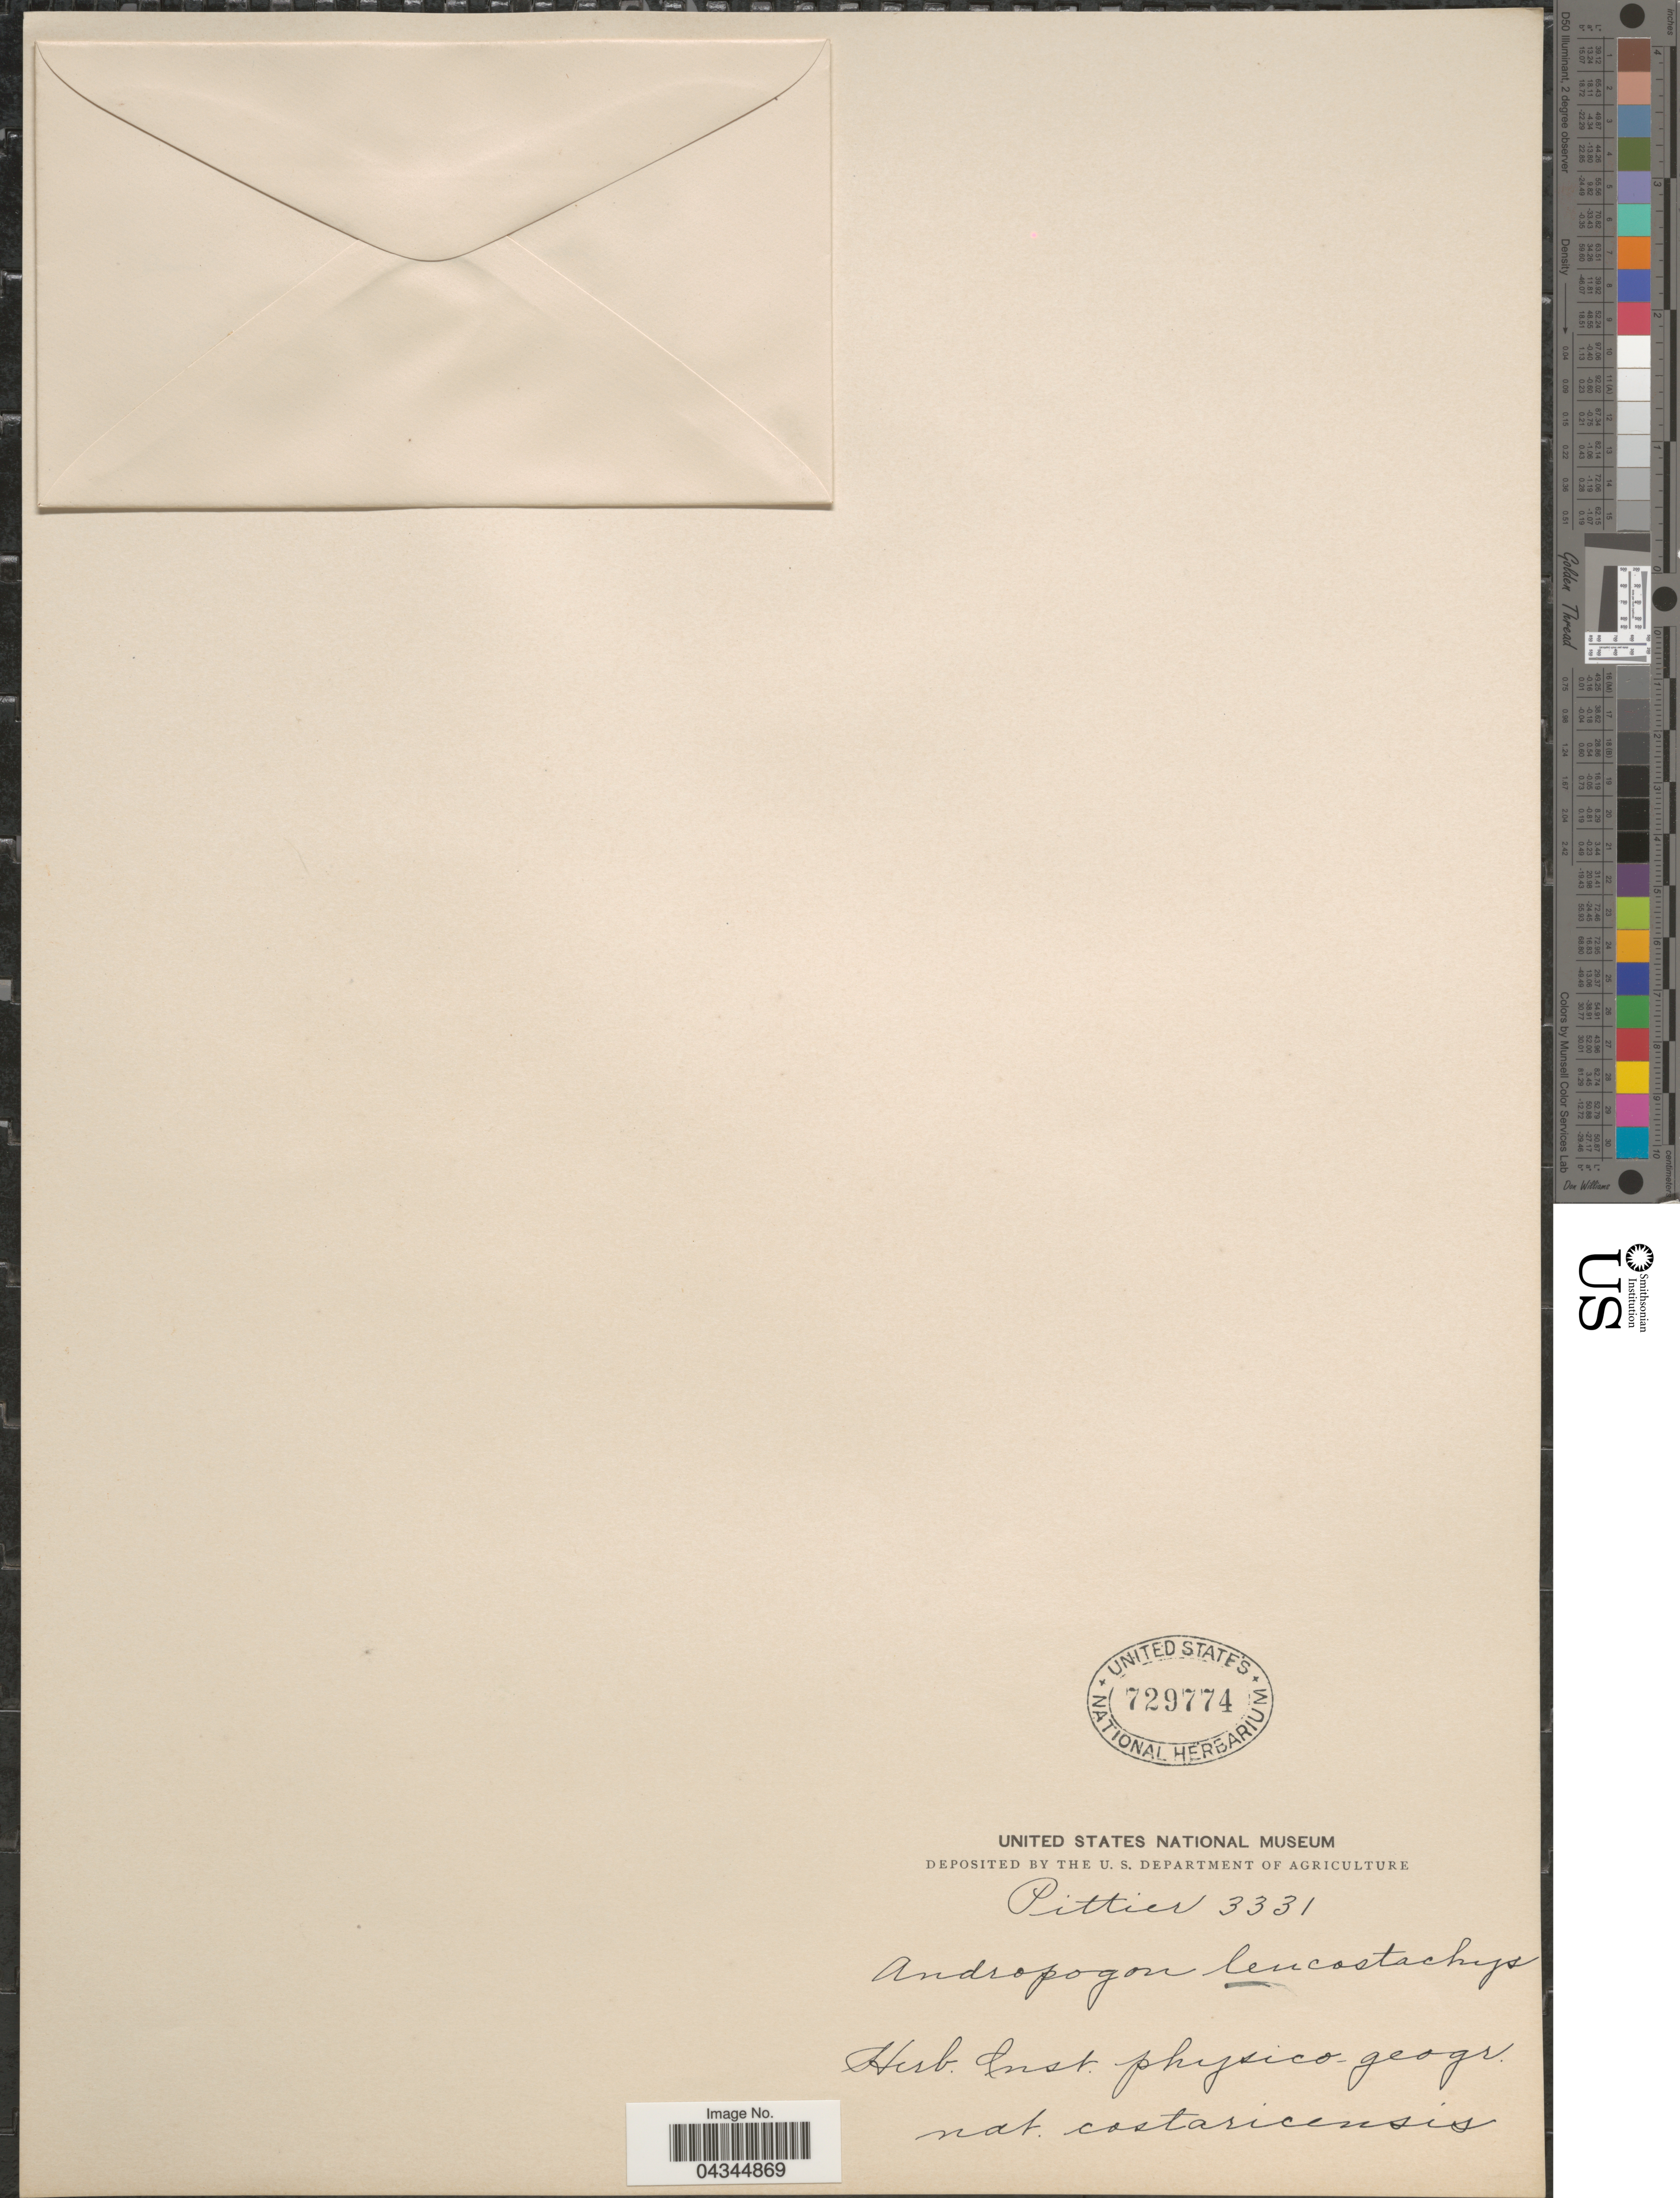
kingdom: Plantae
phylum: Tracheophyta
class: Liliopsida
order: Poales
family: Poaceae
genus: Andropogon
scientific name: Andropogon leucostachyus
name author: Kunth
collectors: Pittier, --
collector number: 3331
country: Costa Rica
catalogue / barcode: US 729774